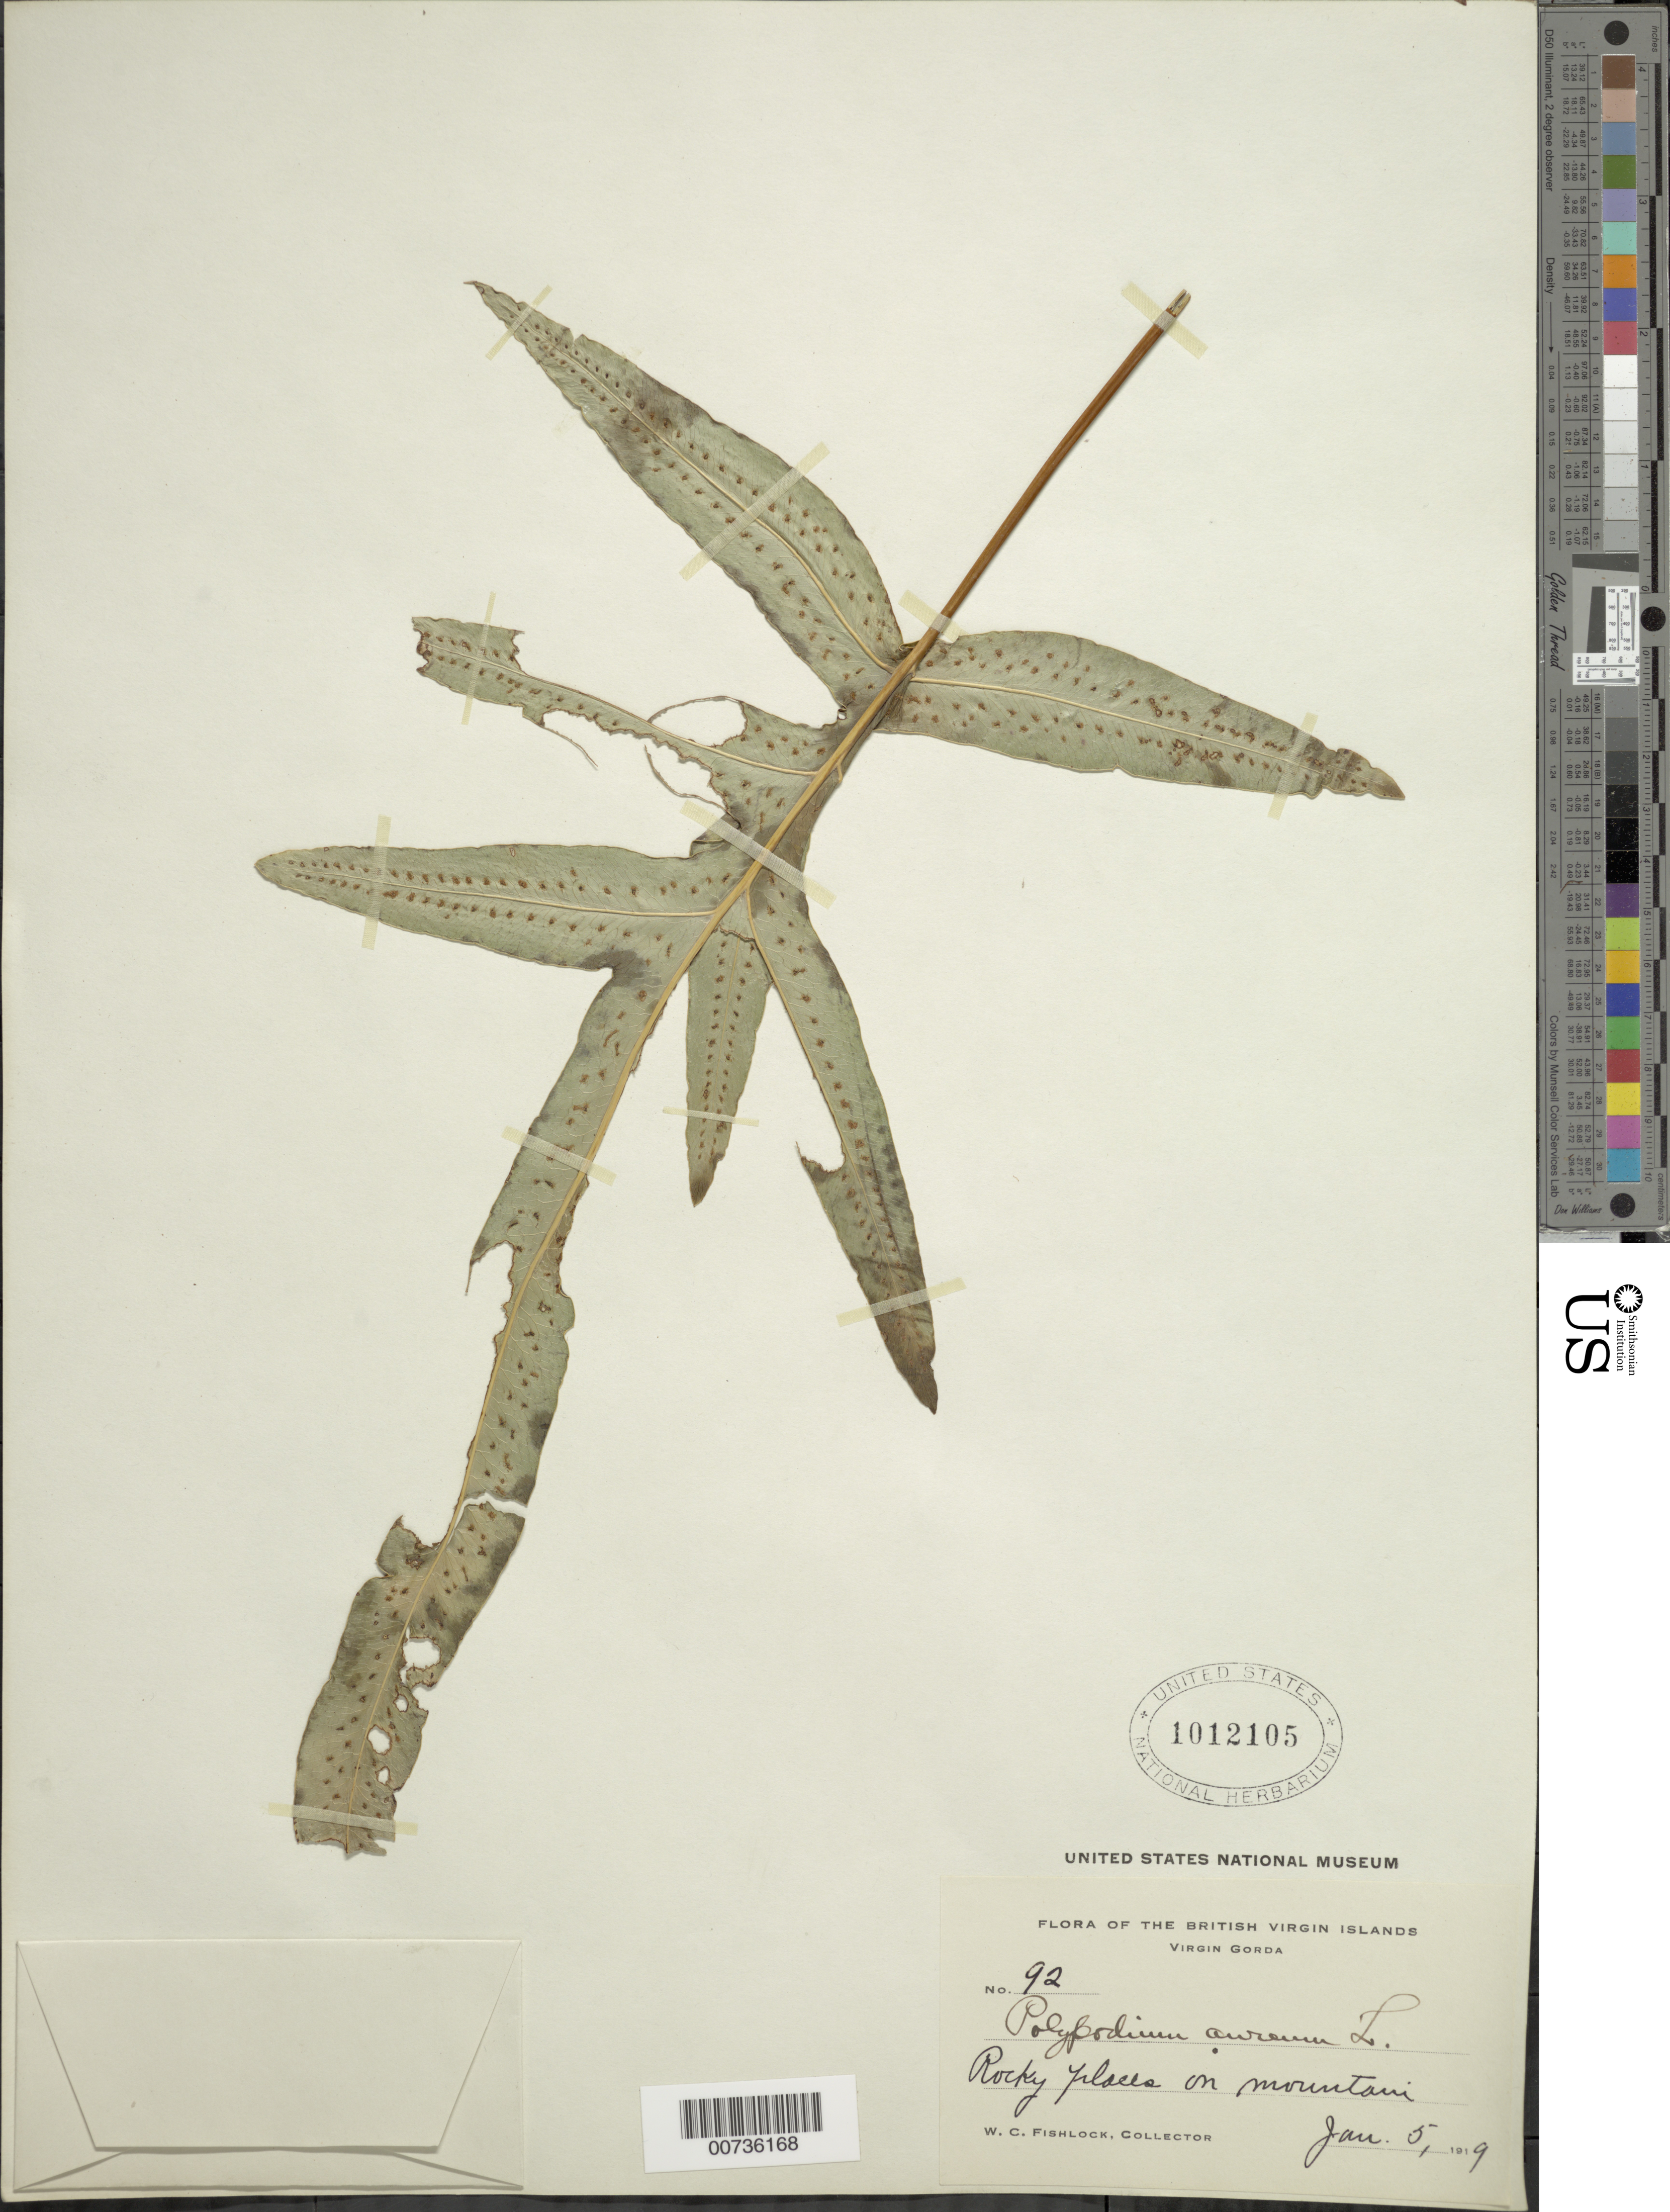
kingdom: Plantae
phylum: Tracheophyta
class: Polypodiopsida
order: Polypodiales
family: Polypodiaceae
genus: Phlebodium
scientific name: Phlebodium aureum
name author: (L.) J. Sm.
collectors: W. Fishlock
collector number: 92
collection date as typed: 05 Jan 1919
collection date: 1919-01-05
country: British Virgin Islands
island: Virgin Gorda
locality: Mountain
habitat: Rocky Yrlaces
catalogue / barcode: US 1012105